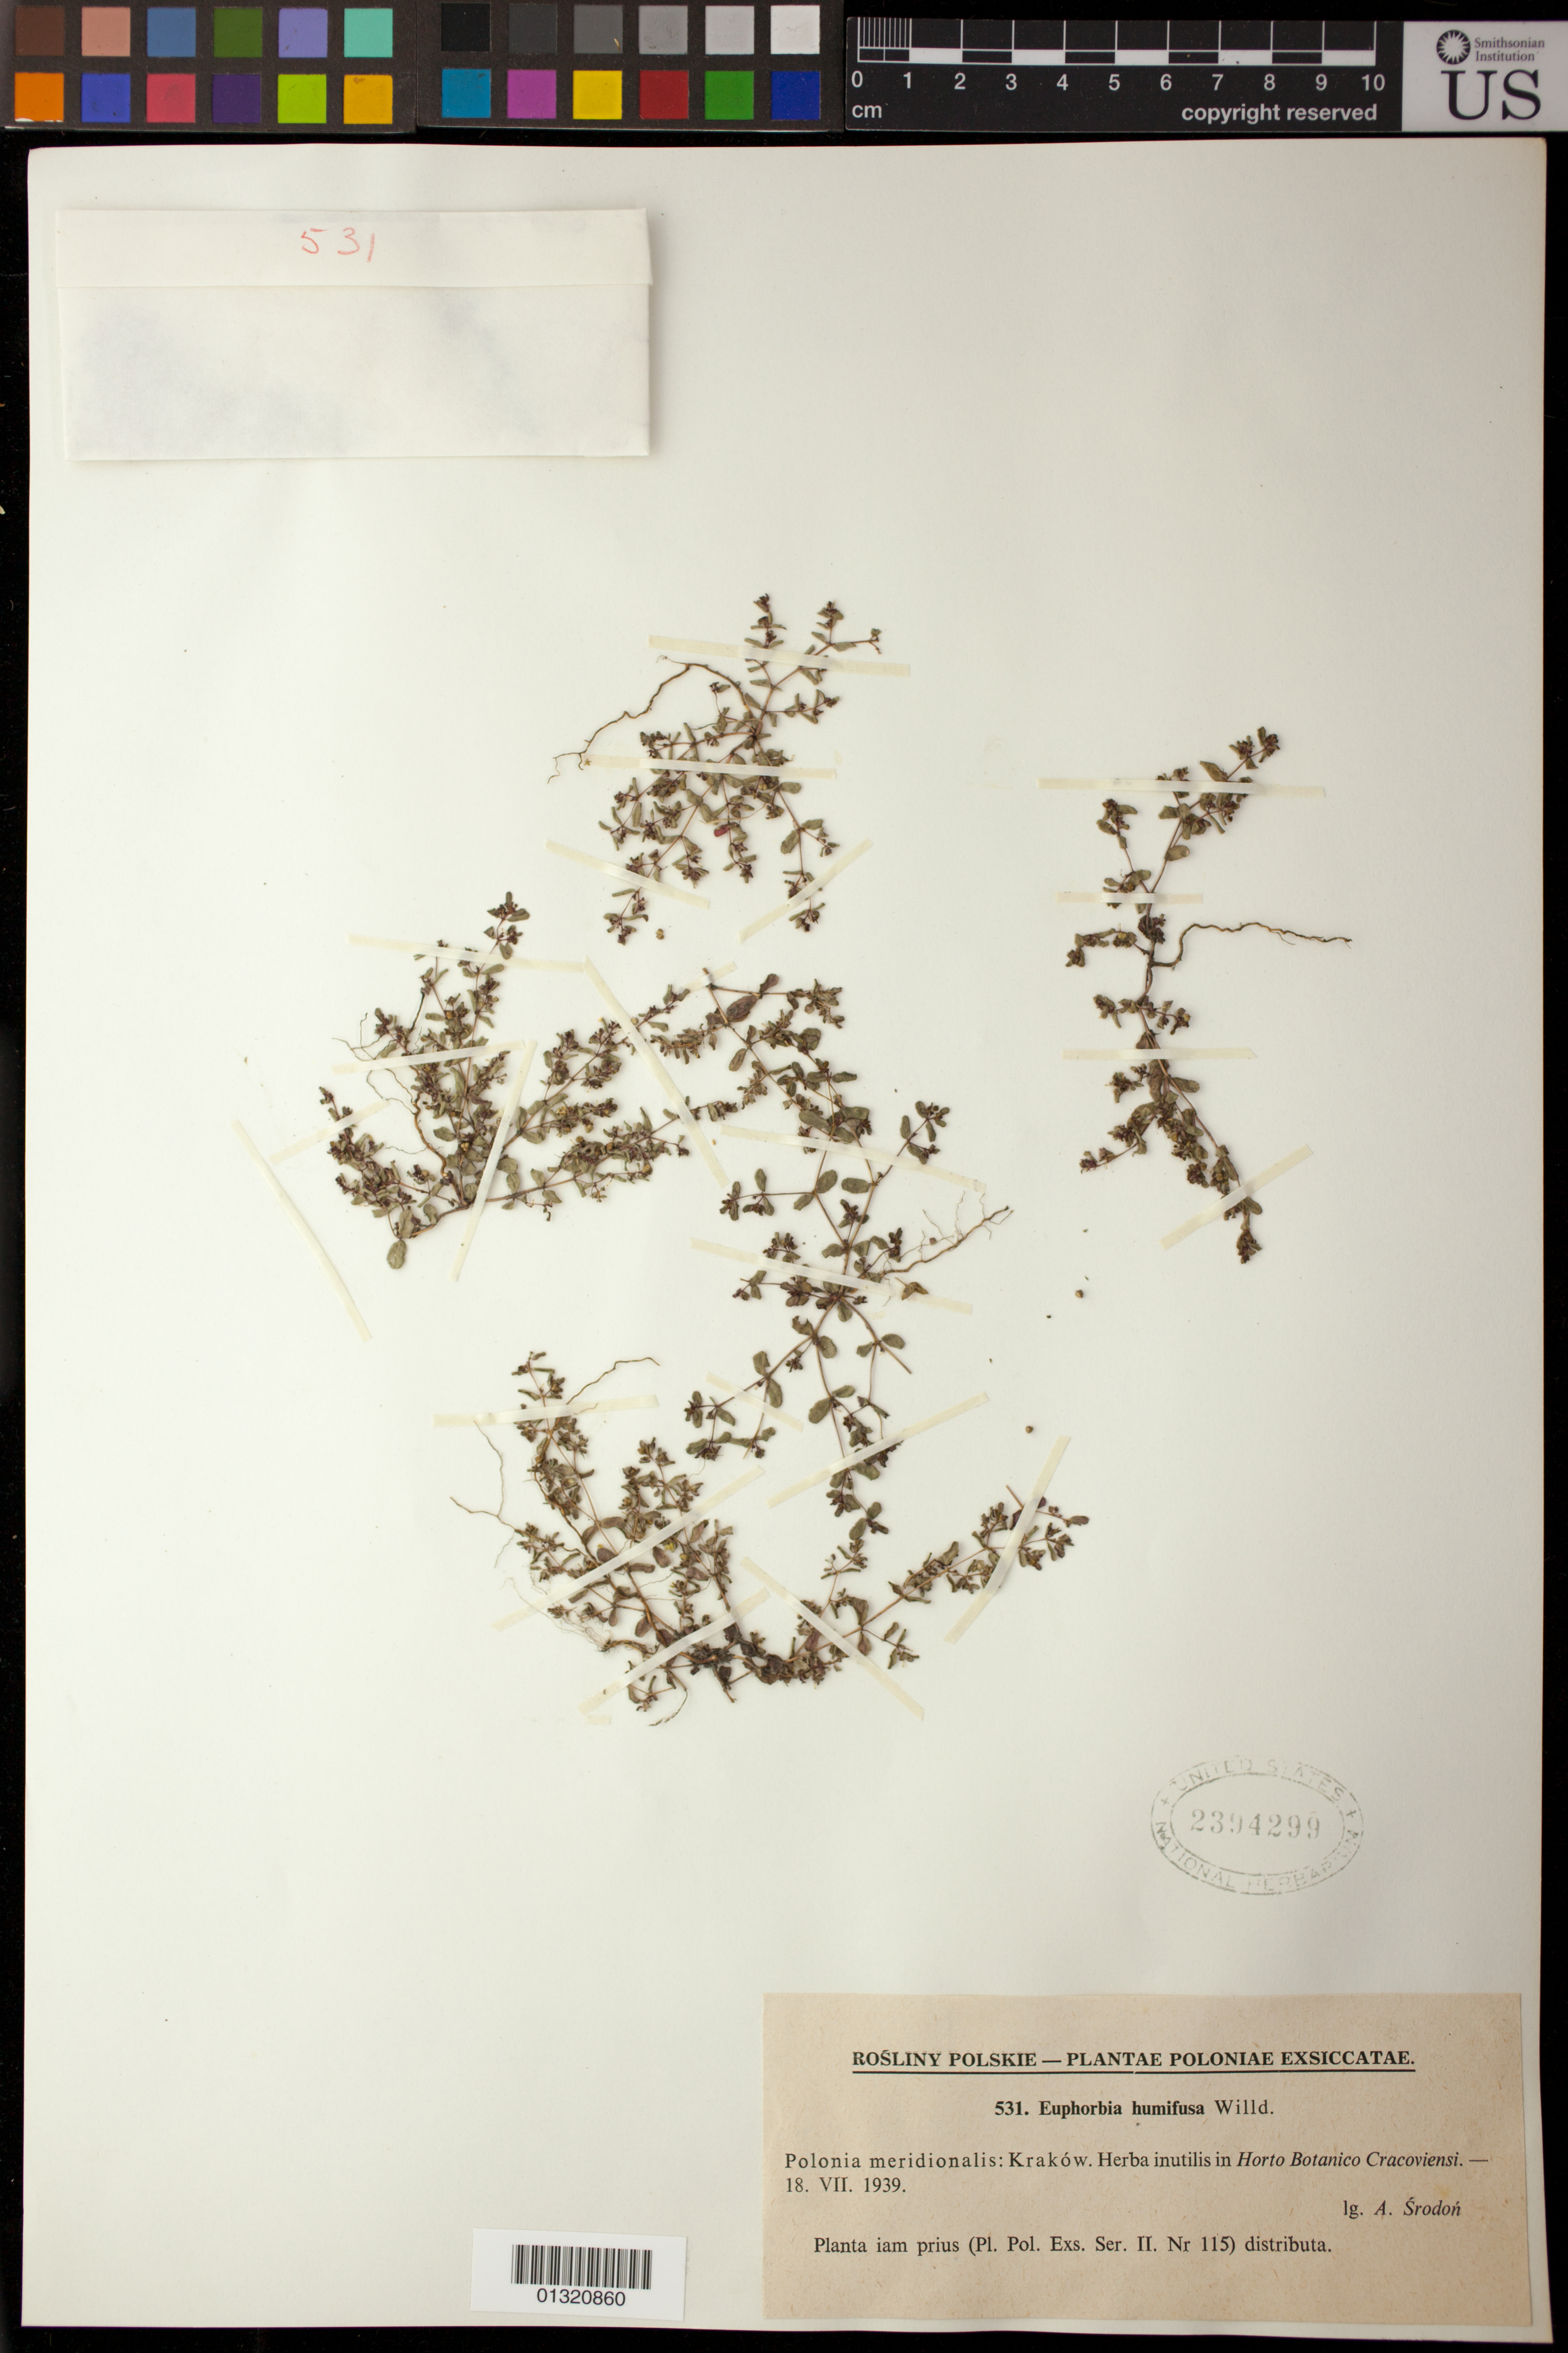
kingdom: Plantae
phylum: Tracheophyta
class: Magnoliopsida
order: Malpighiales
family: Euphorbiaceae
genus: Euphorbia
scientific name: Euphorbia humifusa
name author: Willd. ex Schlecht.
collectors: A. Srodon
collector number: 531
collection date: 1939-07-18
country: Poland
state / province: Malopolskie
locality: Krakow. Herba inutilis in Horto Botanico Cracoviensi [weed in Krakow Botanical Garden]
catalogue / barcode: US 2394299